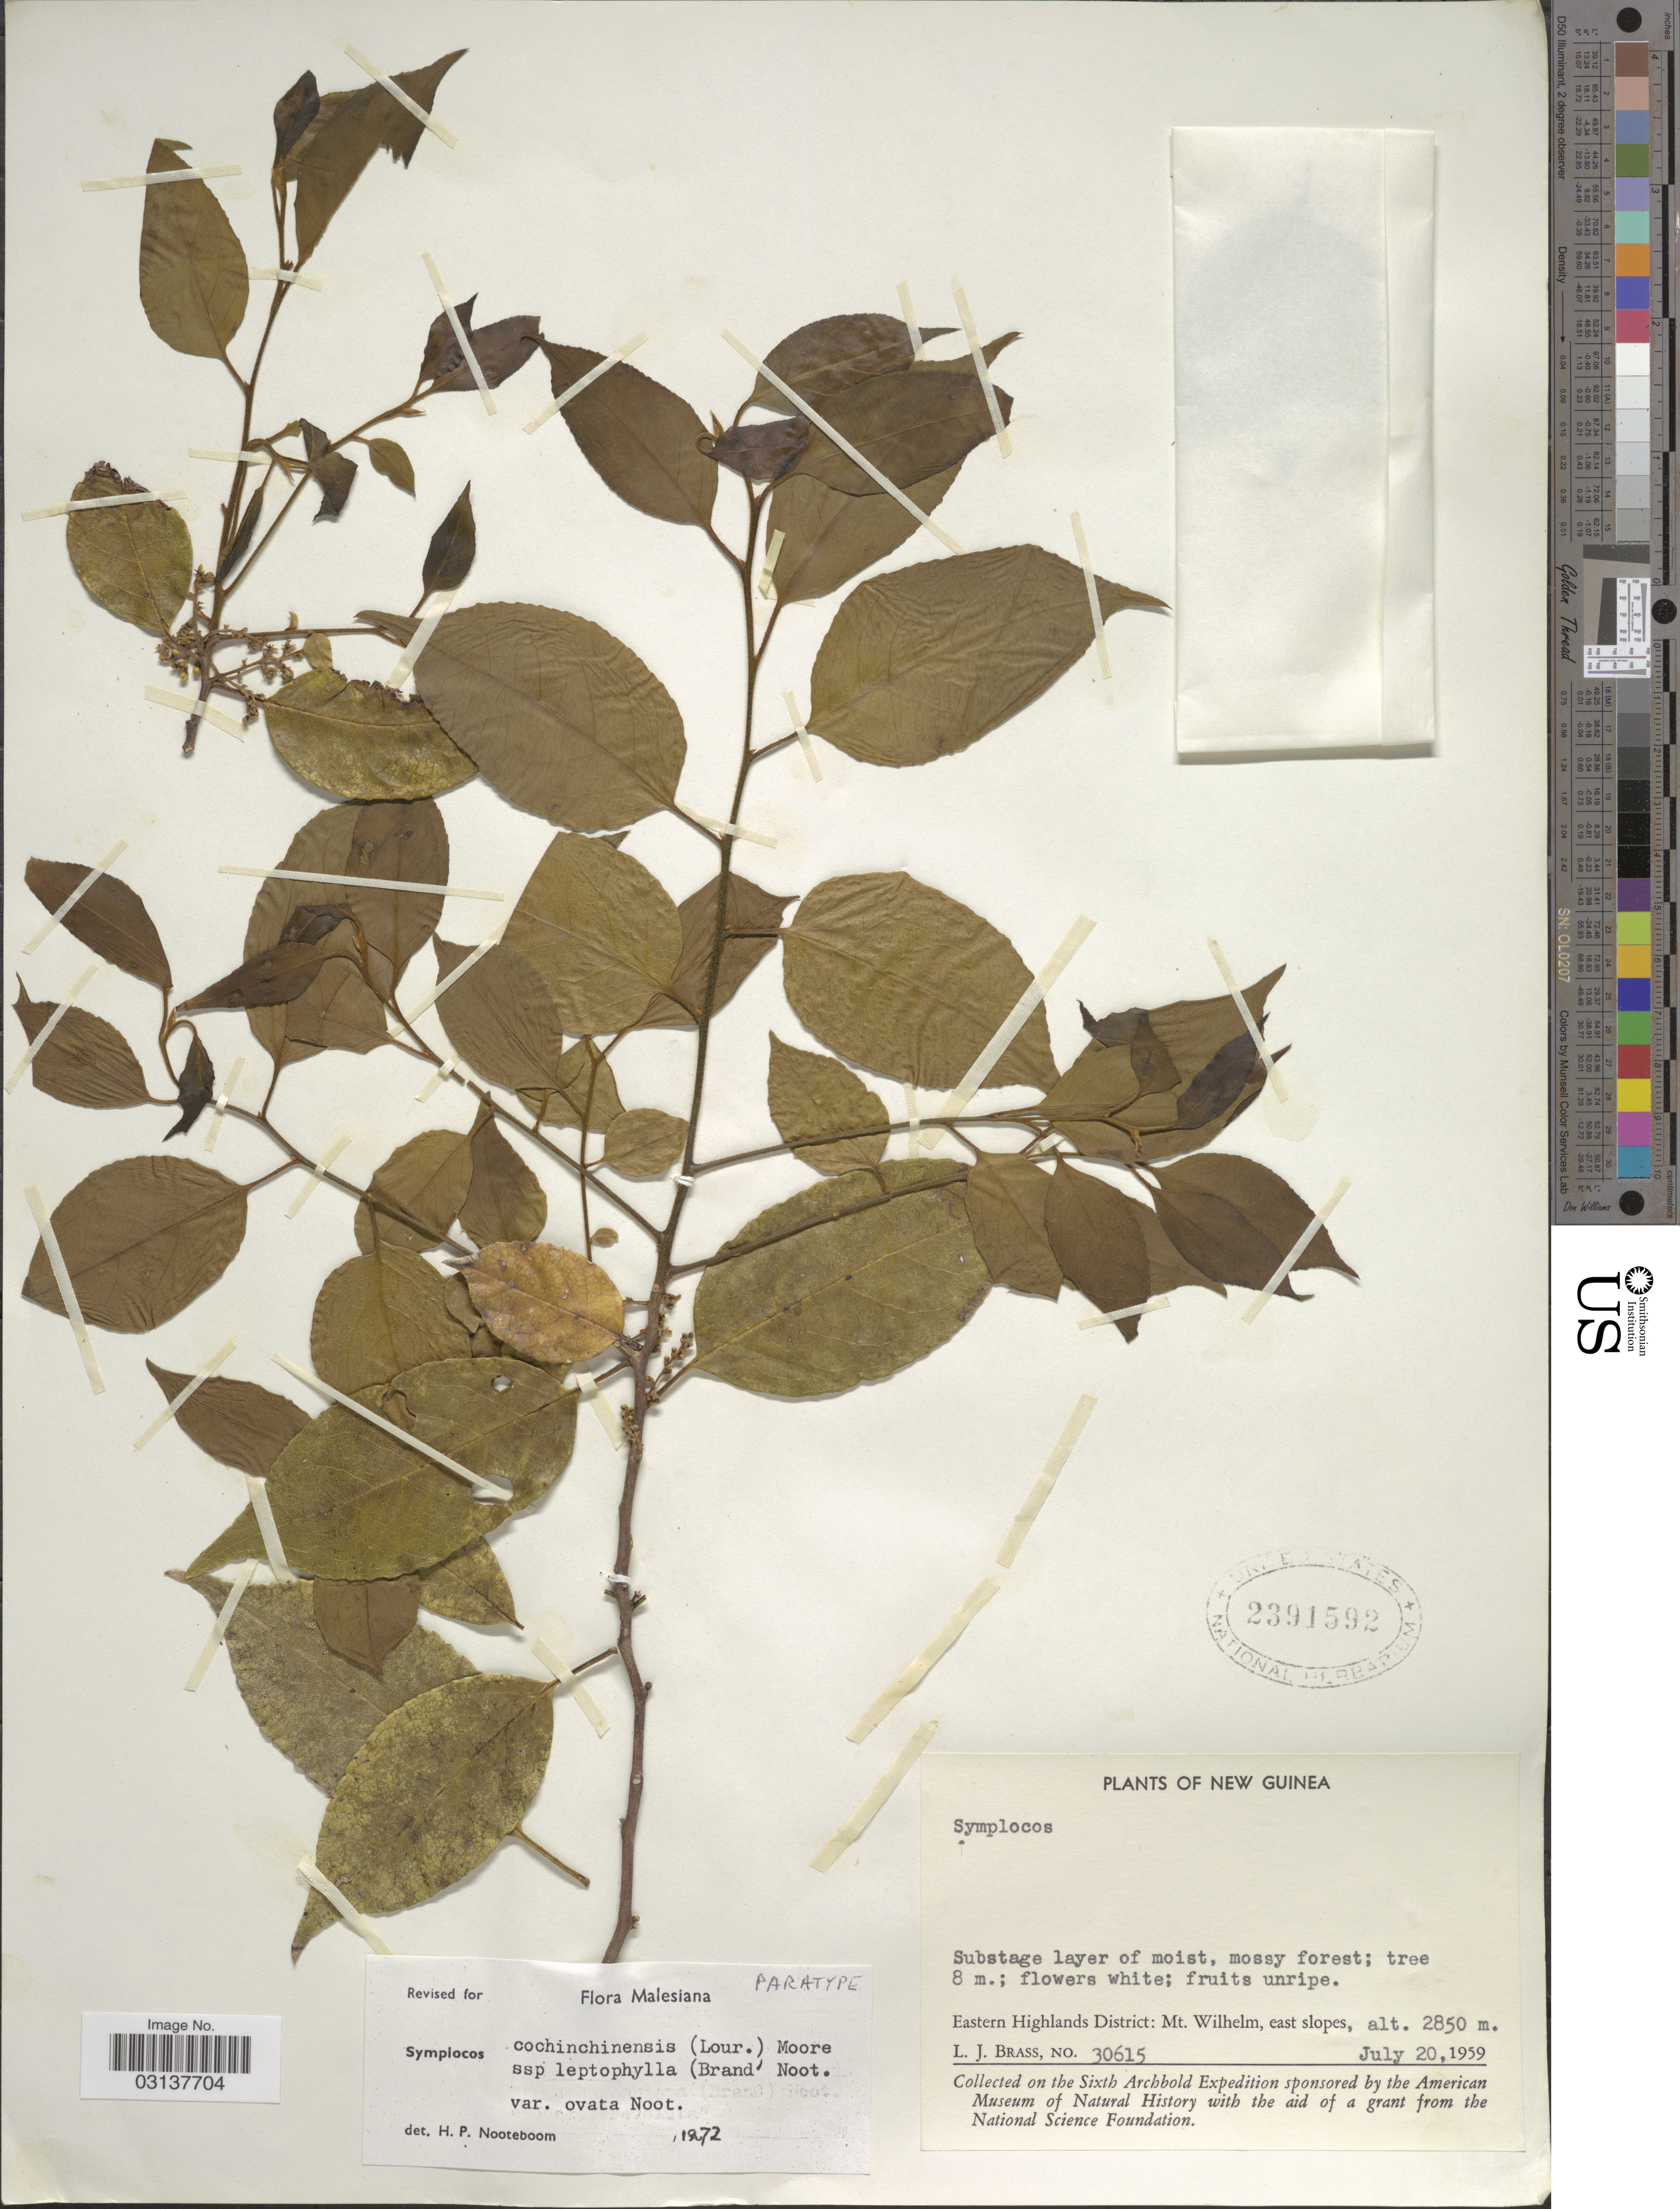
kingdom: Plantae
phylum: Tracheophyta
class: Magnoliopsida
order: Ericales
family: Symplocaceae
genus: Symplocos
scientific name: Symplocos cochinchinensis var. ovata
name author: Noot.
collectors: L. J. Brass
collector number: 30615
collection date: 1959-07-20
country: Papua New Guinea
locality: New Guinea, Eastern Highlands District: Mt. Wilhelm, east slopes.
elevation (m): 2850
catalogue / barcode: US 2391592